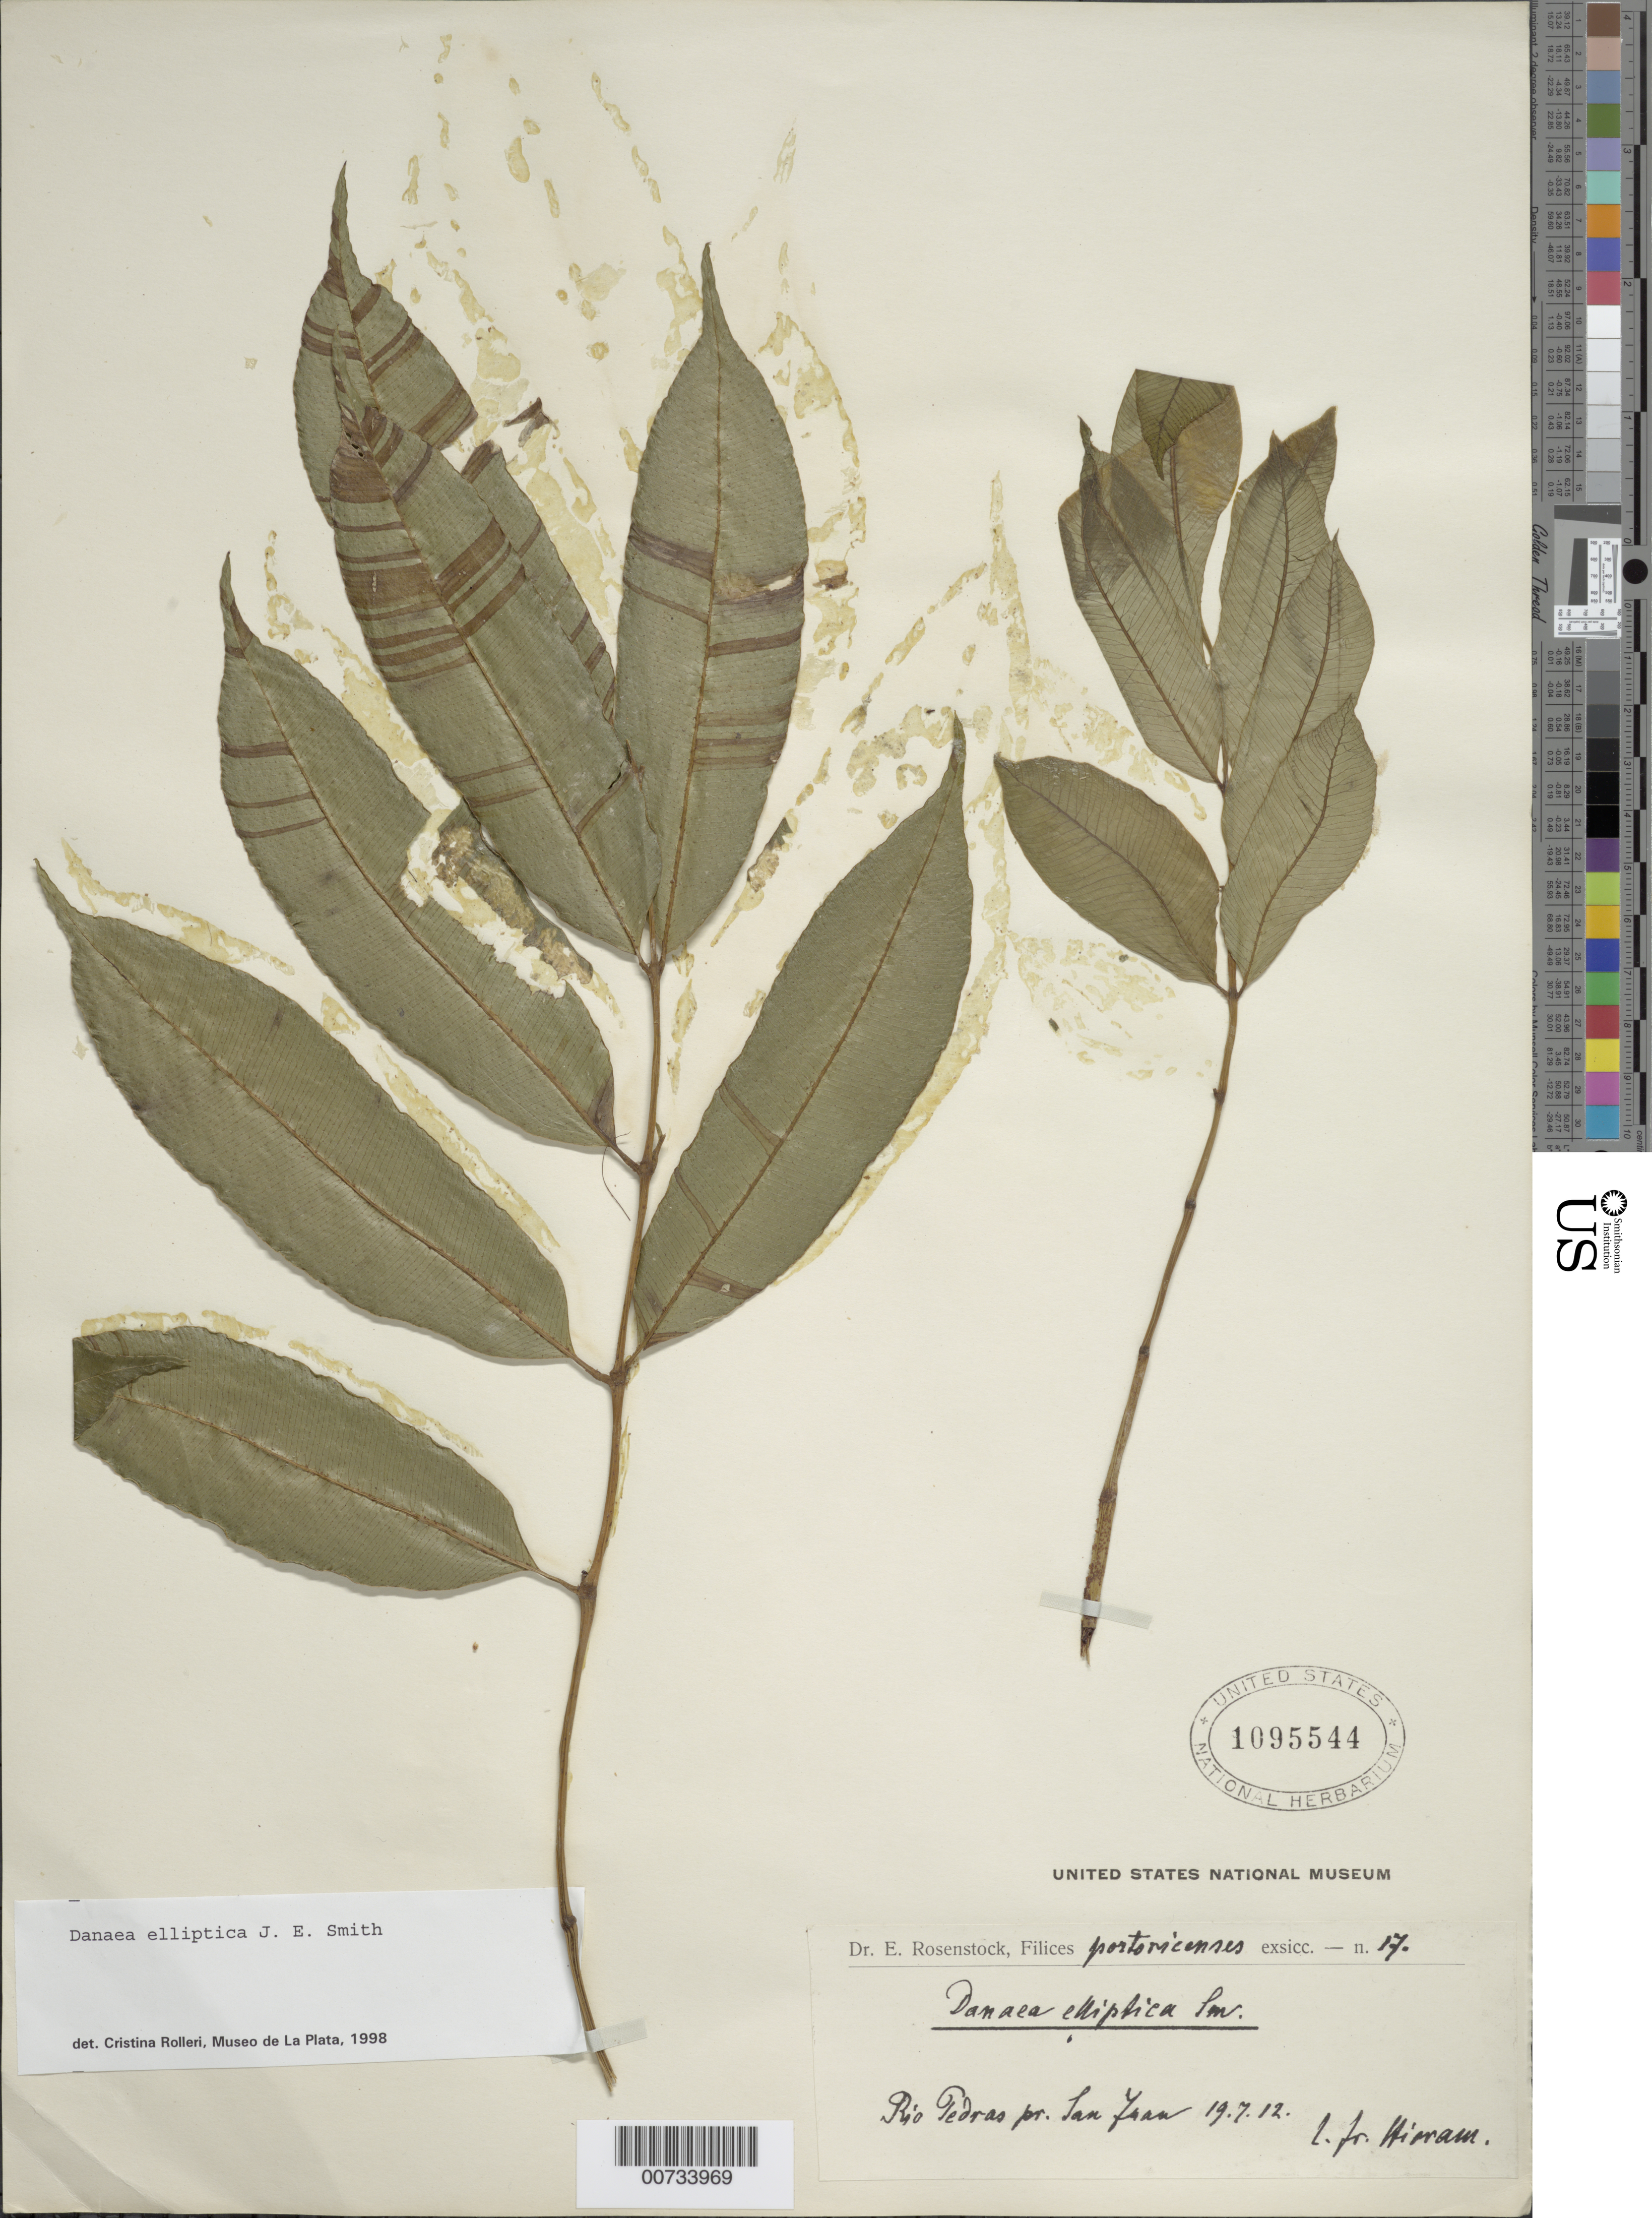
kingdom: Plantae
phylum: Tracheophyta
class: Polypodiopsida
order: Marattiales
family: Marattiaceae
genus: Danaea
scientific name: Danaea elliptica subsp. elliptica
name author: Sm.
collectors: Bro. Hioram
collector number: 17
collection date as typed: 19 Jul 1812 or 19 Jul 1912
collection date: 1812-07-19 or 1912-07-19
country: Puerto Rico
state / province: San Juan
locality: Rio Piedras pr. San Juan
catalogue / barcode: US 1095544